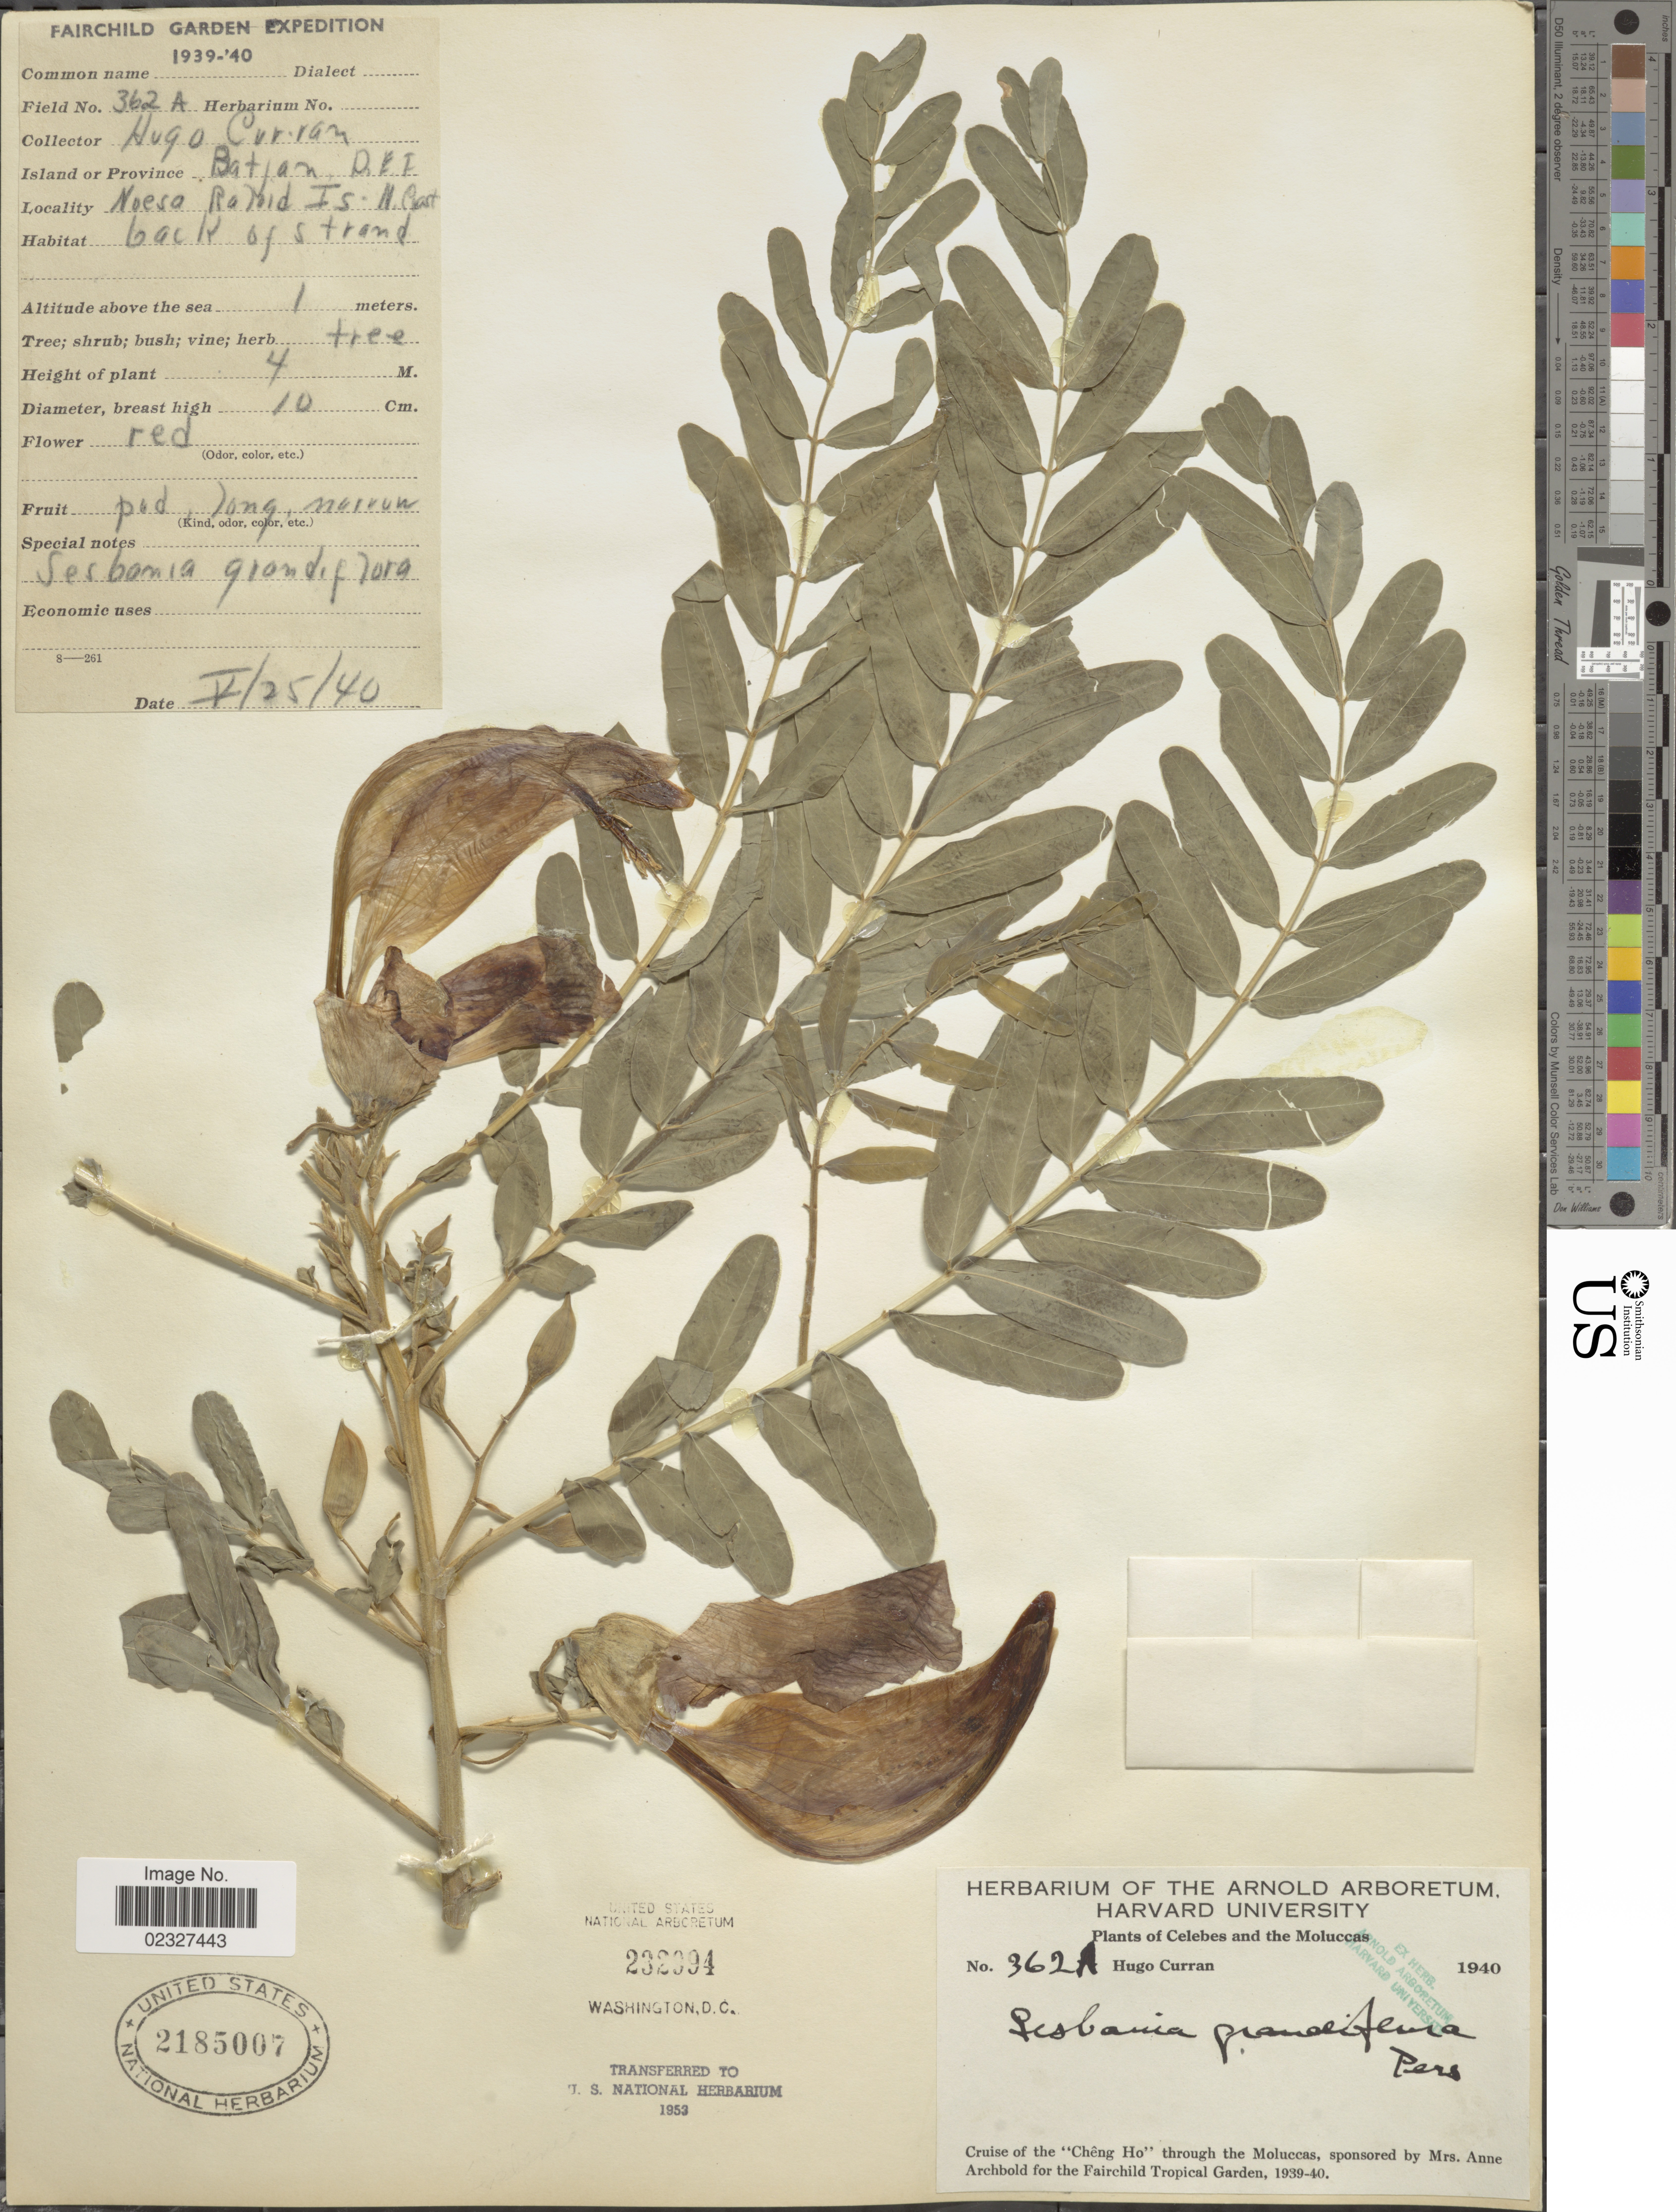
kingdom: Plantae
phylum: Tracheophyta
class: Magnoliopsida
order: Fabales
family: Fabaceae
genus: Sesbania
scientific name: Sesbania grandiflora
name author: (L.) Poir.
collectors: H. Curran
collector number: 362A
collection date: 1940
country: Indonesia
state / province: Maluku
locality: Celebes and the Moluccas, cruise of the "Cheng Ho" through the Moluccas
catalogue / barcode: US 2185007